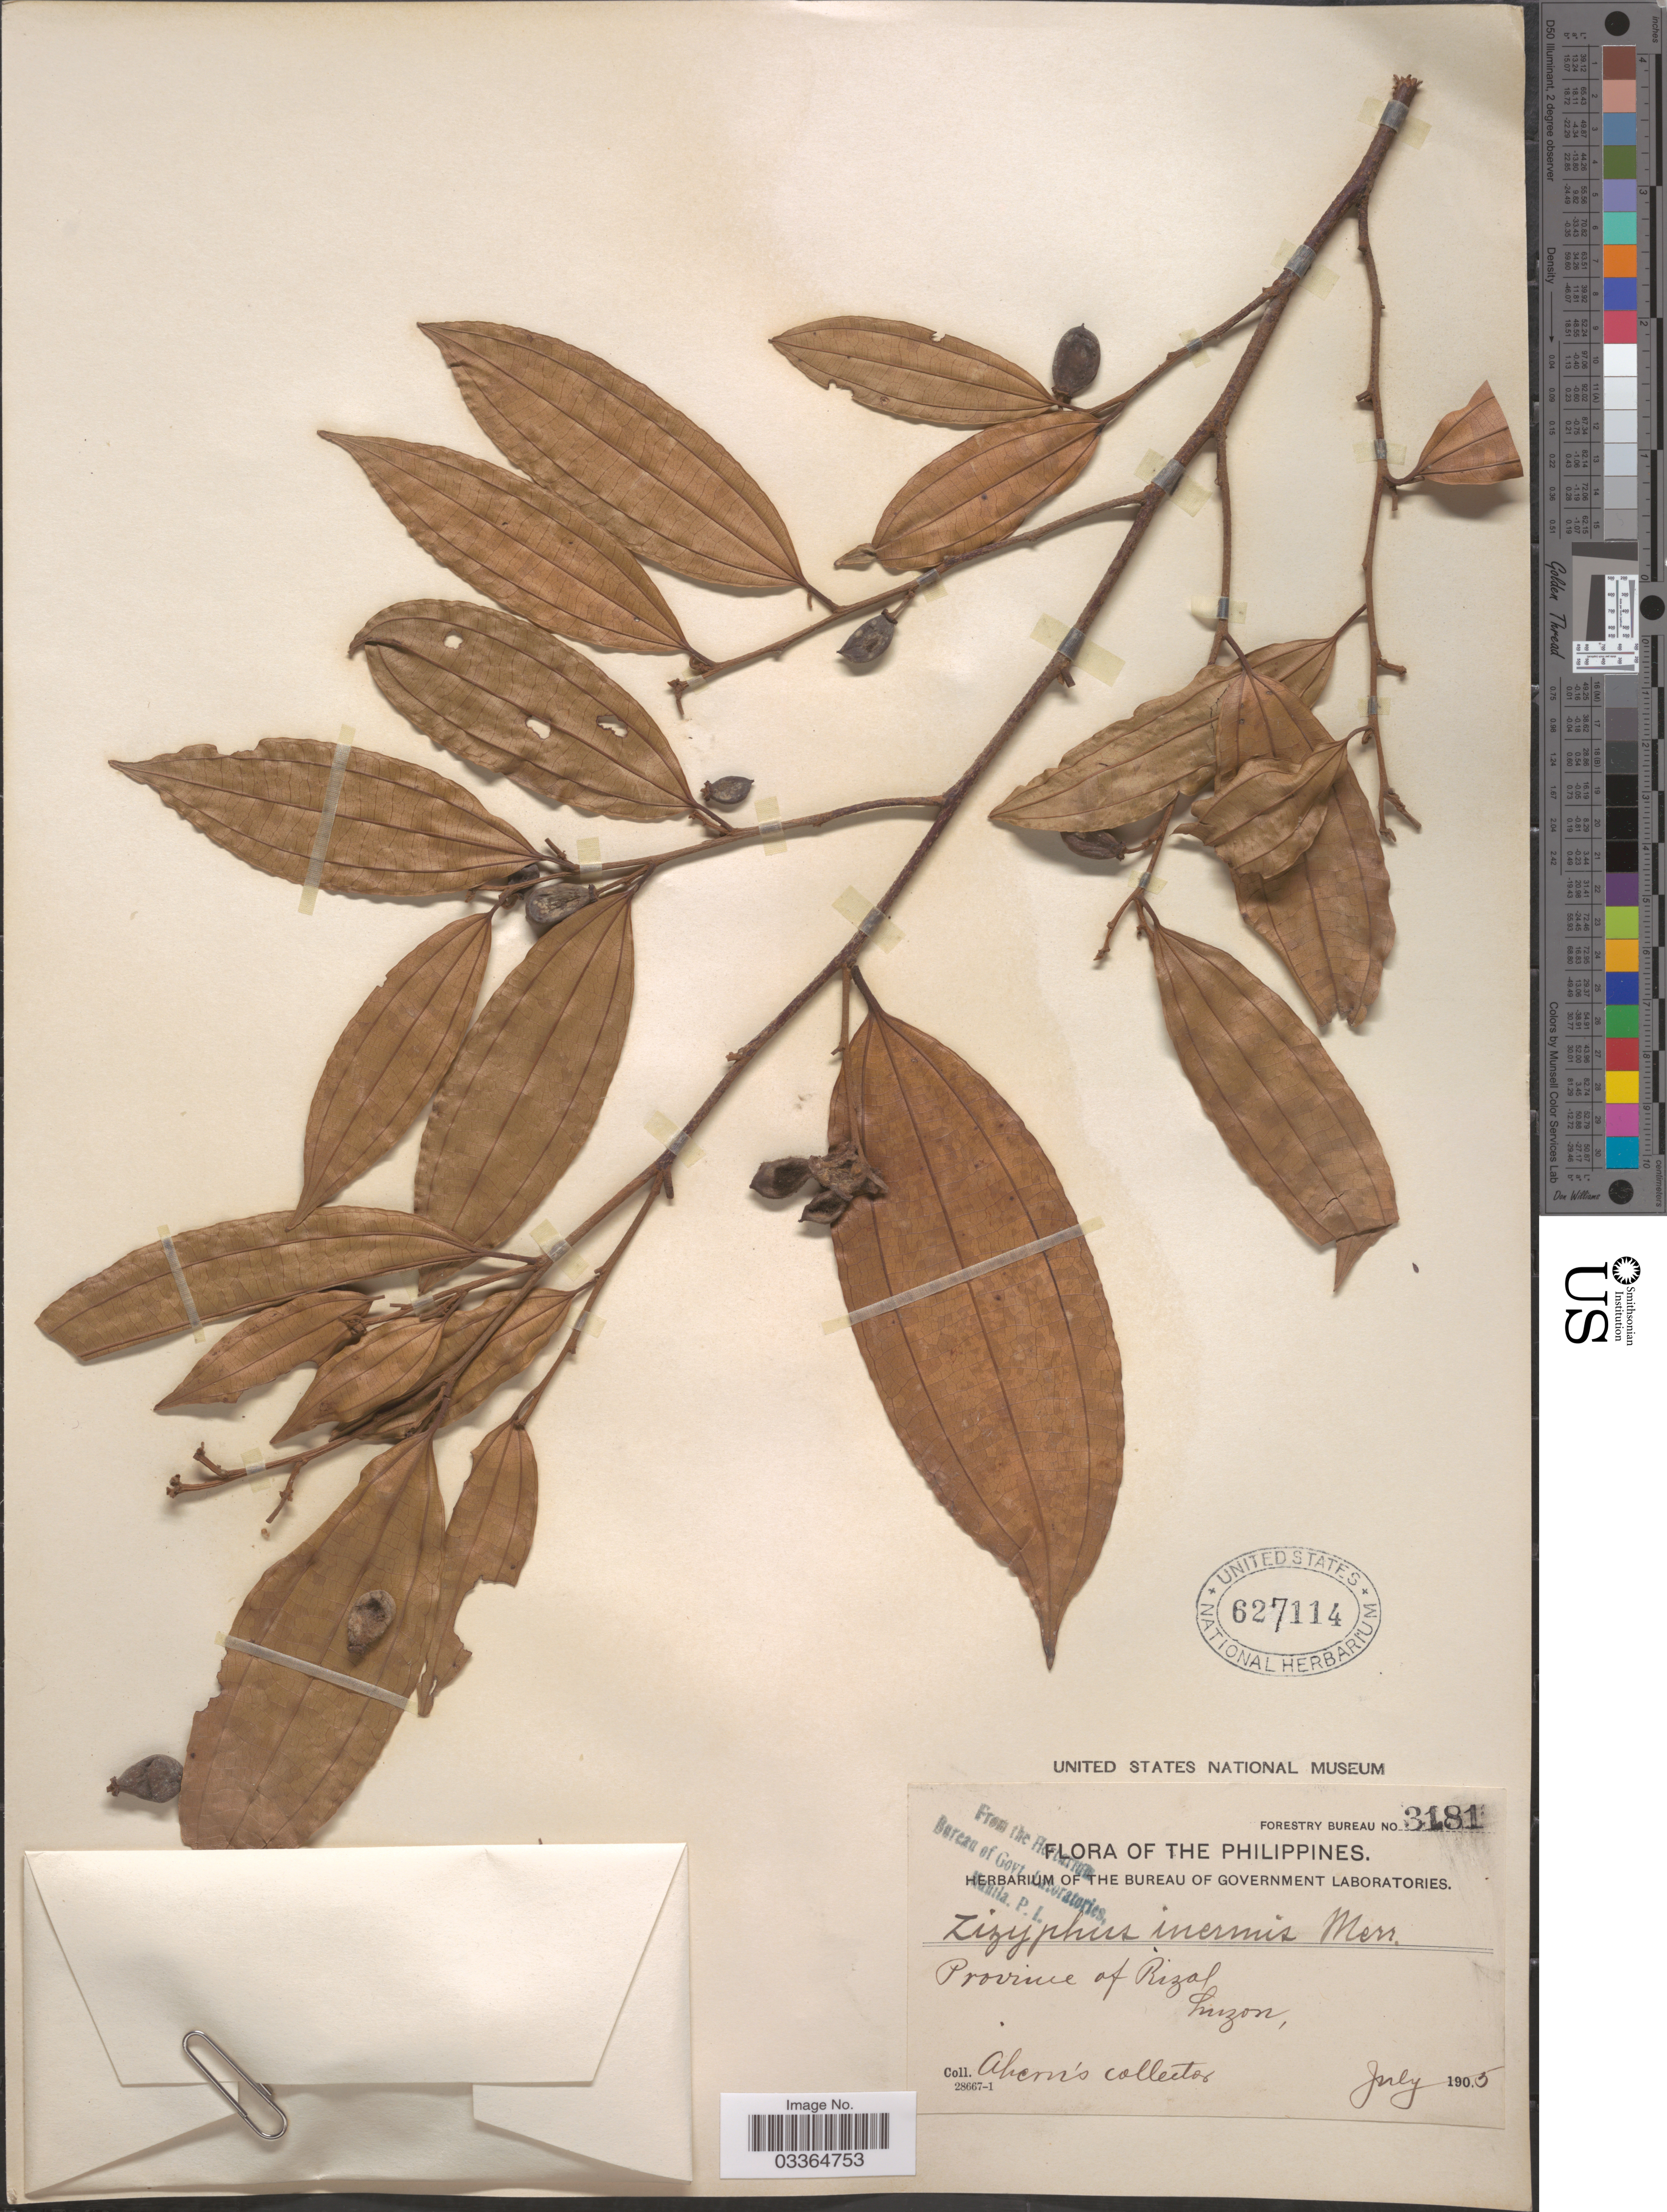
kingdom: Plantae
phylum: Tracheophyta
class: Magnoliopsida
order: Rosales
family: Rhamnaceae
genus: Ziziphus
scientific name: Ziziphus inermis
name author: Merr.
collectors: Ahern's collector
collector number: Forestry Bureau 3181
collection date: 1905-07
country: Philippines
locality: Province of Rizal. Luzon.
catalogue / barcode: US 627114